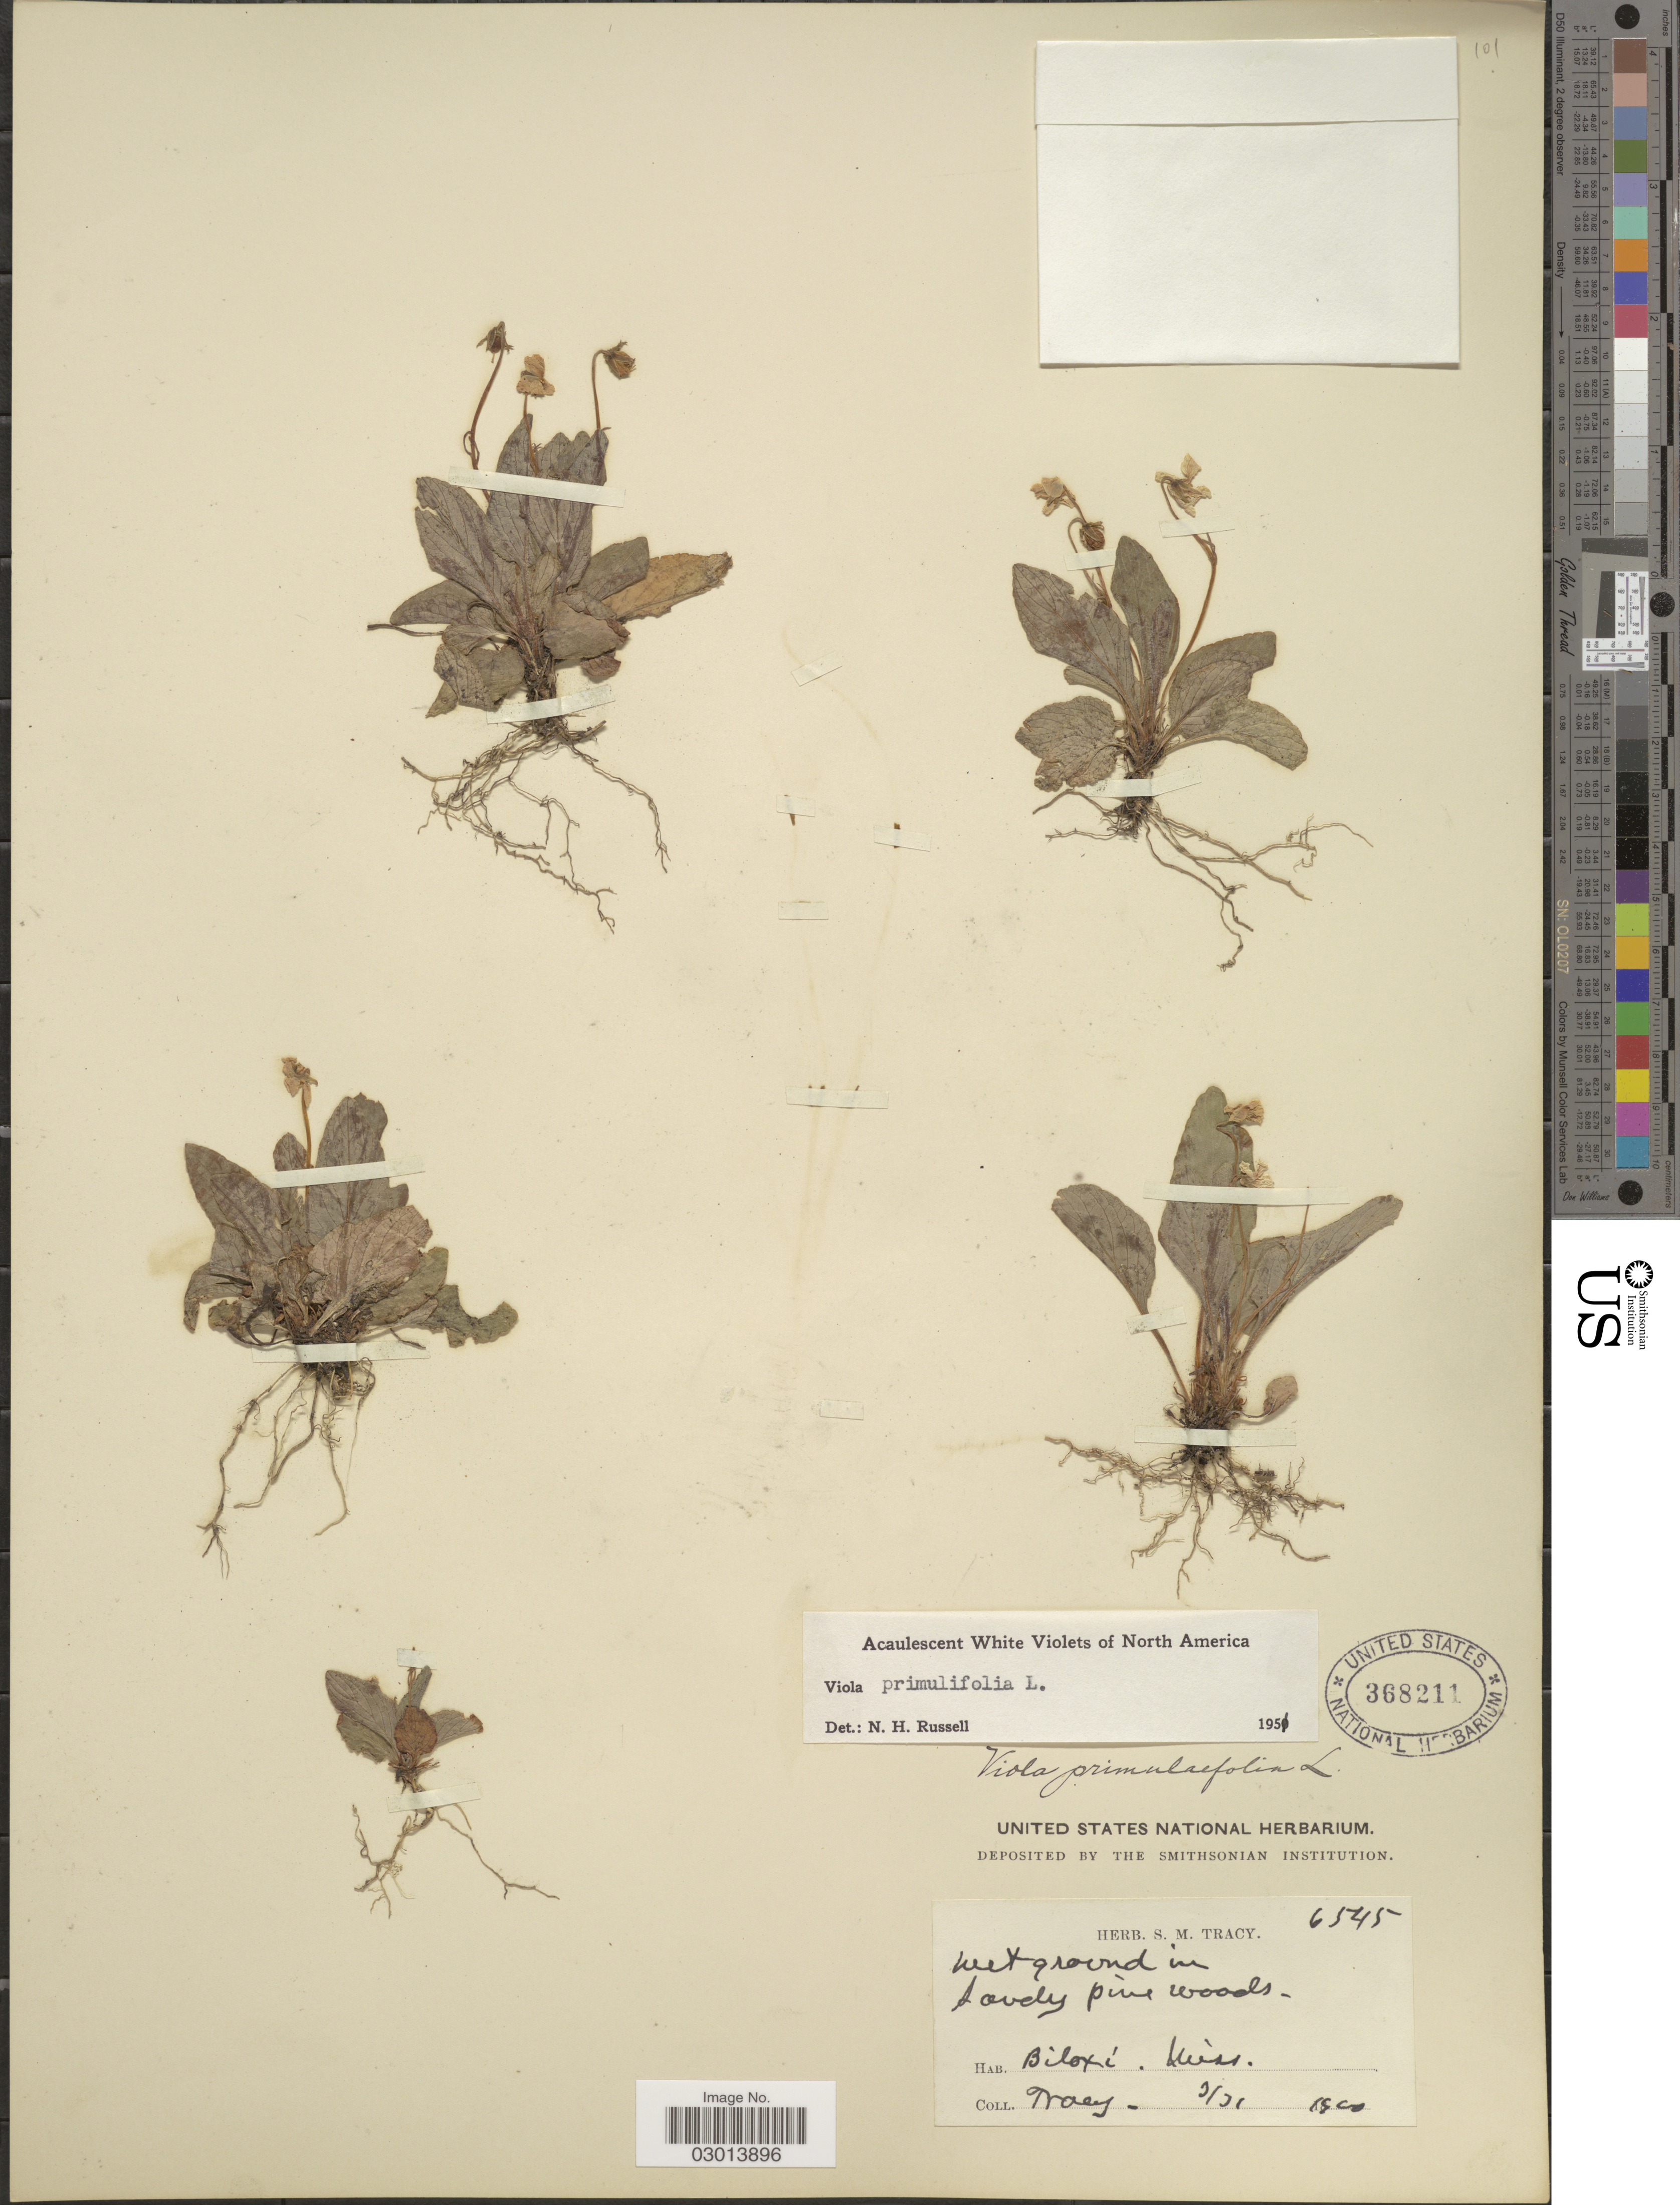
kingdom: Plantae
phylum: Tracheophyta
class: Magnoliopsida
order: Malpighiales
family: Violaceae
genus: Viola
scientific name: Viola primulifolia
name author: L.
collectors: S. M. Tracy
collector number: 6545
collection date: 1900-03-31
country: United States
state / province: Mississippi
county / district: Harrison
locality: Biloxi.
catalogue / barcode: US 368211